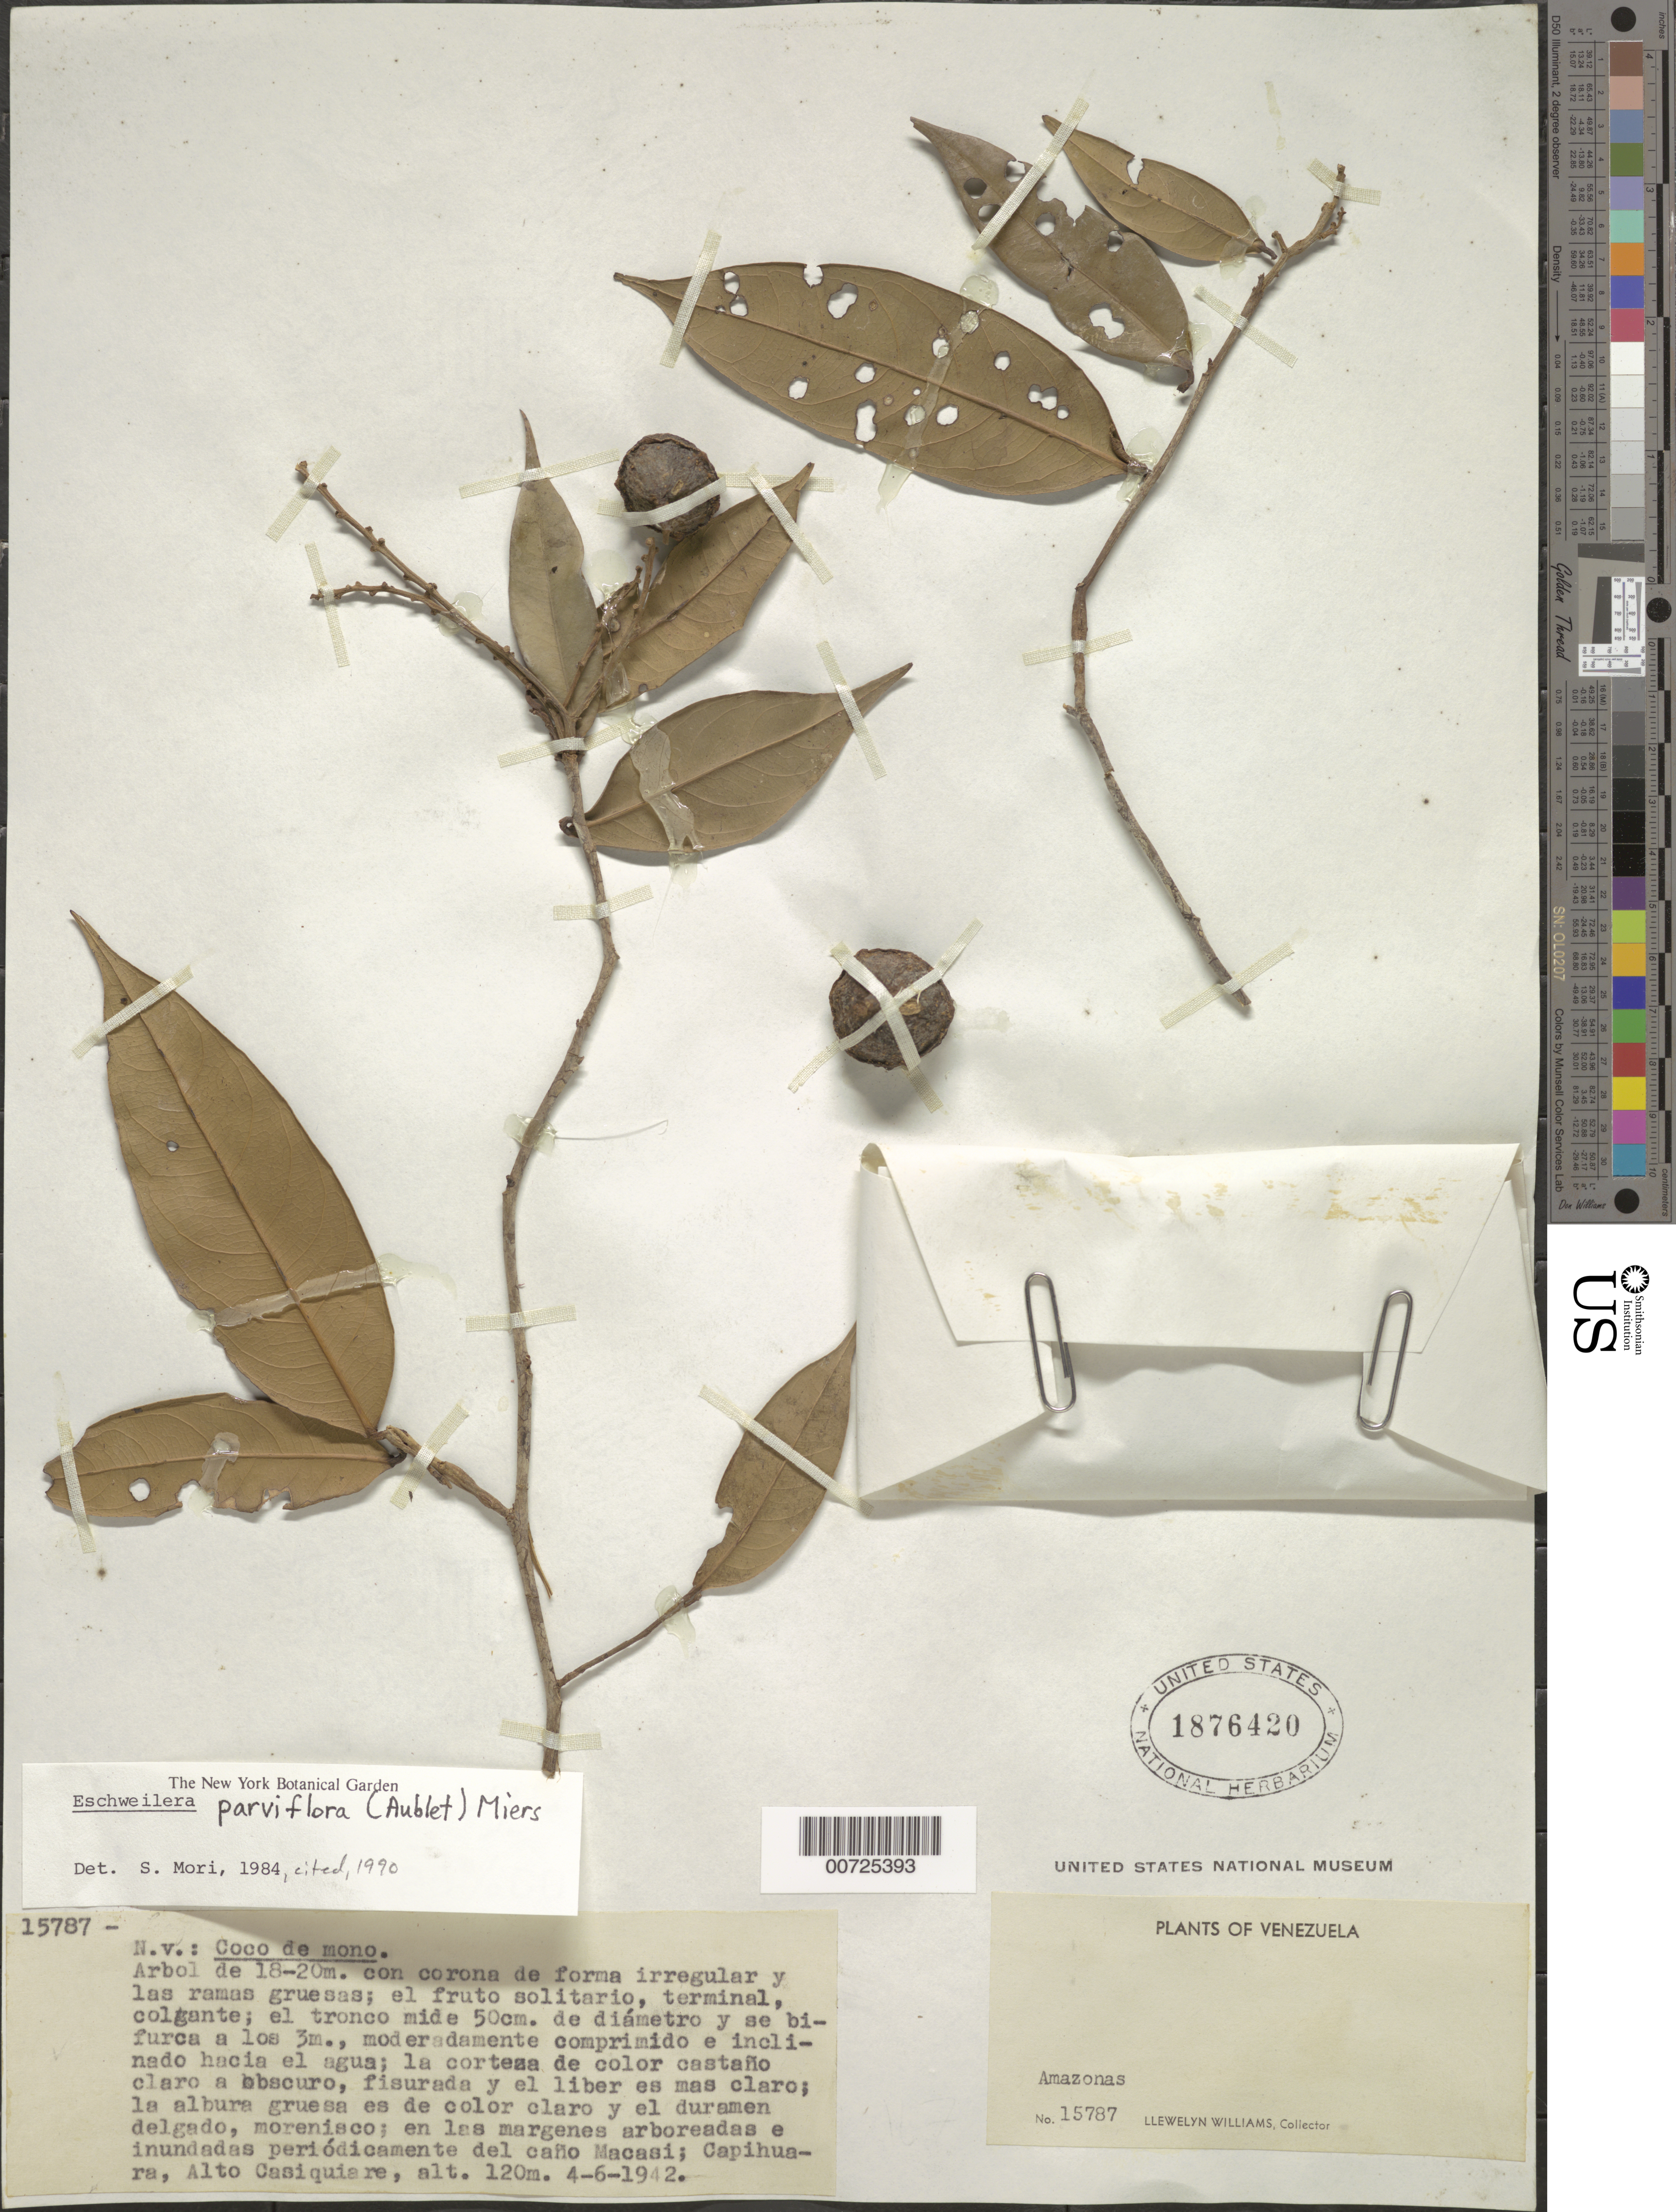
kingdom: Plantae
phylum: Tracheophyta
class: Magnoliopsida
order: Ericales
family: Lecythidaceae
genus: Eschweilera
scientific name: Eschweilera parviflora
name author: (Aubl.) Miers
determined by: Mori, Scott A.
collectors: Ll. Williams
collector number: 15787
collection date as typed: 4-Jun-42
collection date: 1942-06-04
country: Venezuela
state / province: Amazonas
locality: Caño Macasí, Capihuara, Alto Casiquiare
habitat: Arboreal borders, and periodically inundated caño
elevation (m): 120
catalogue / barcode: US 1876420